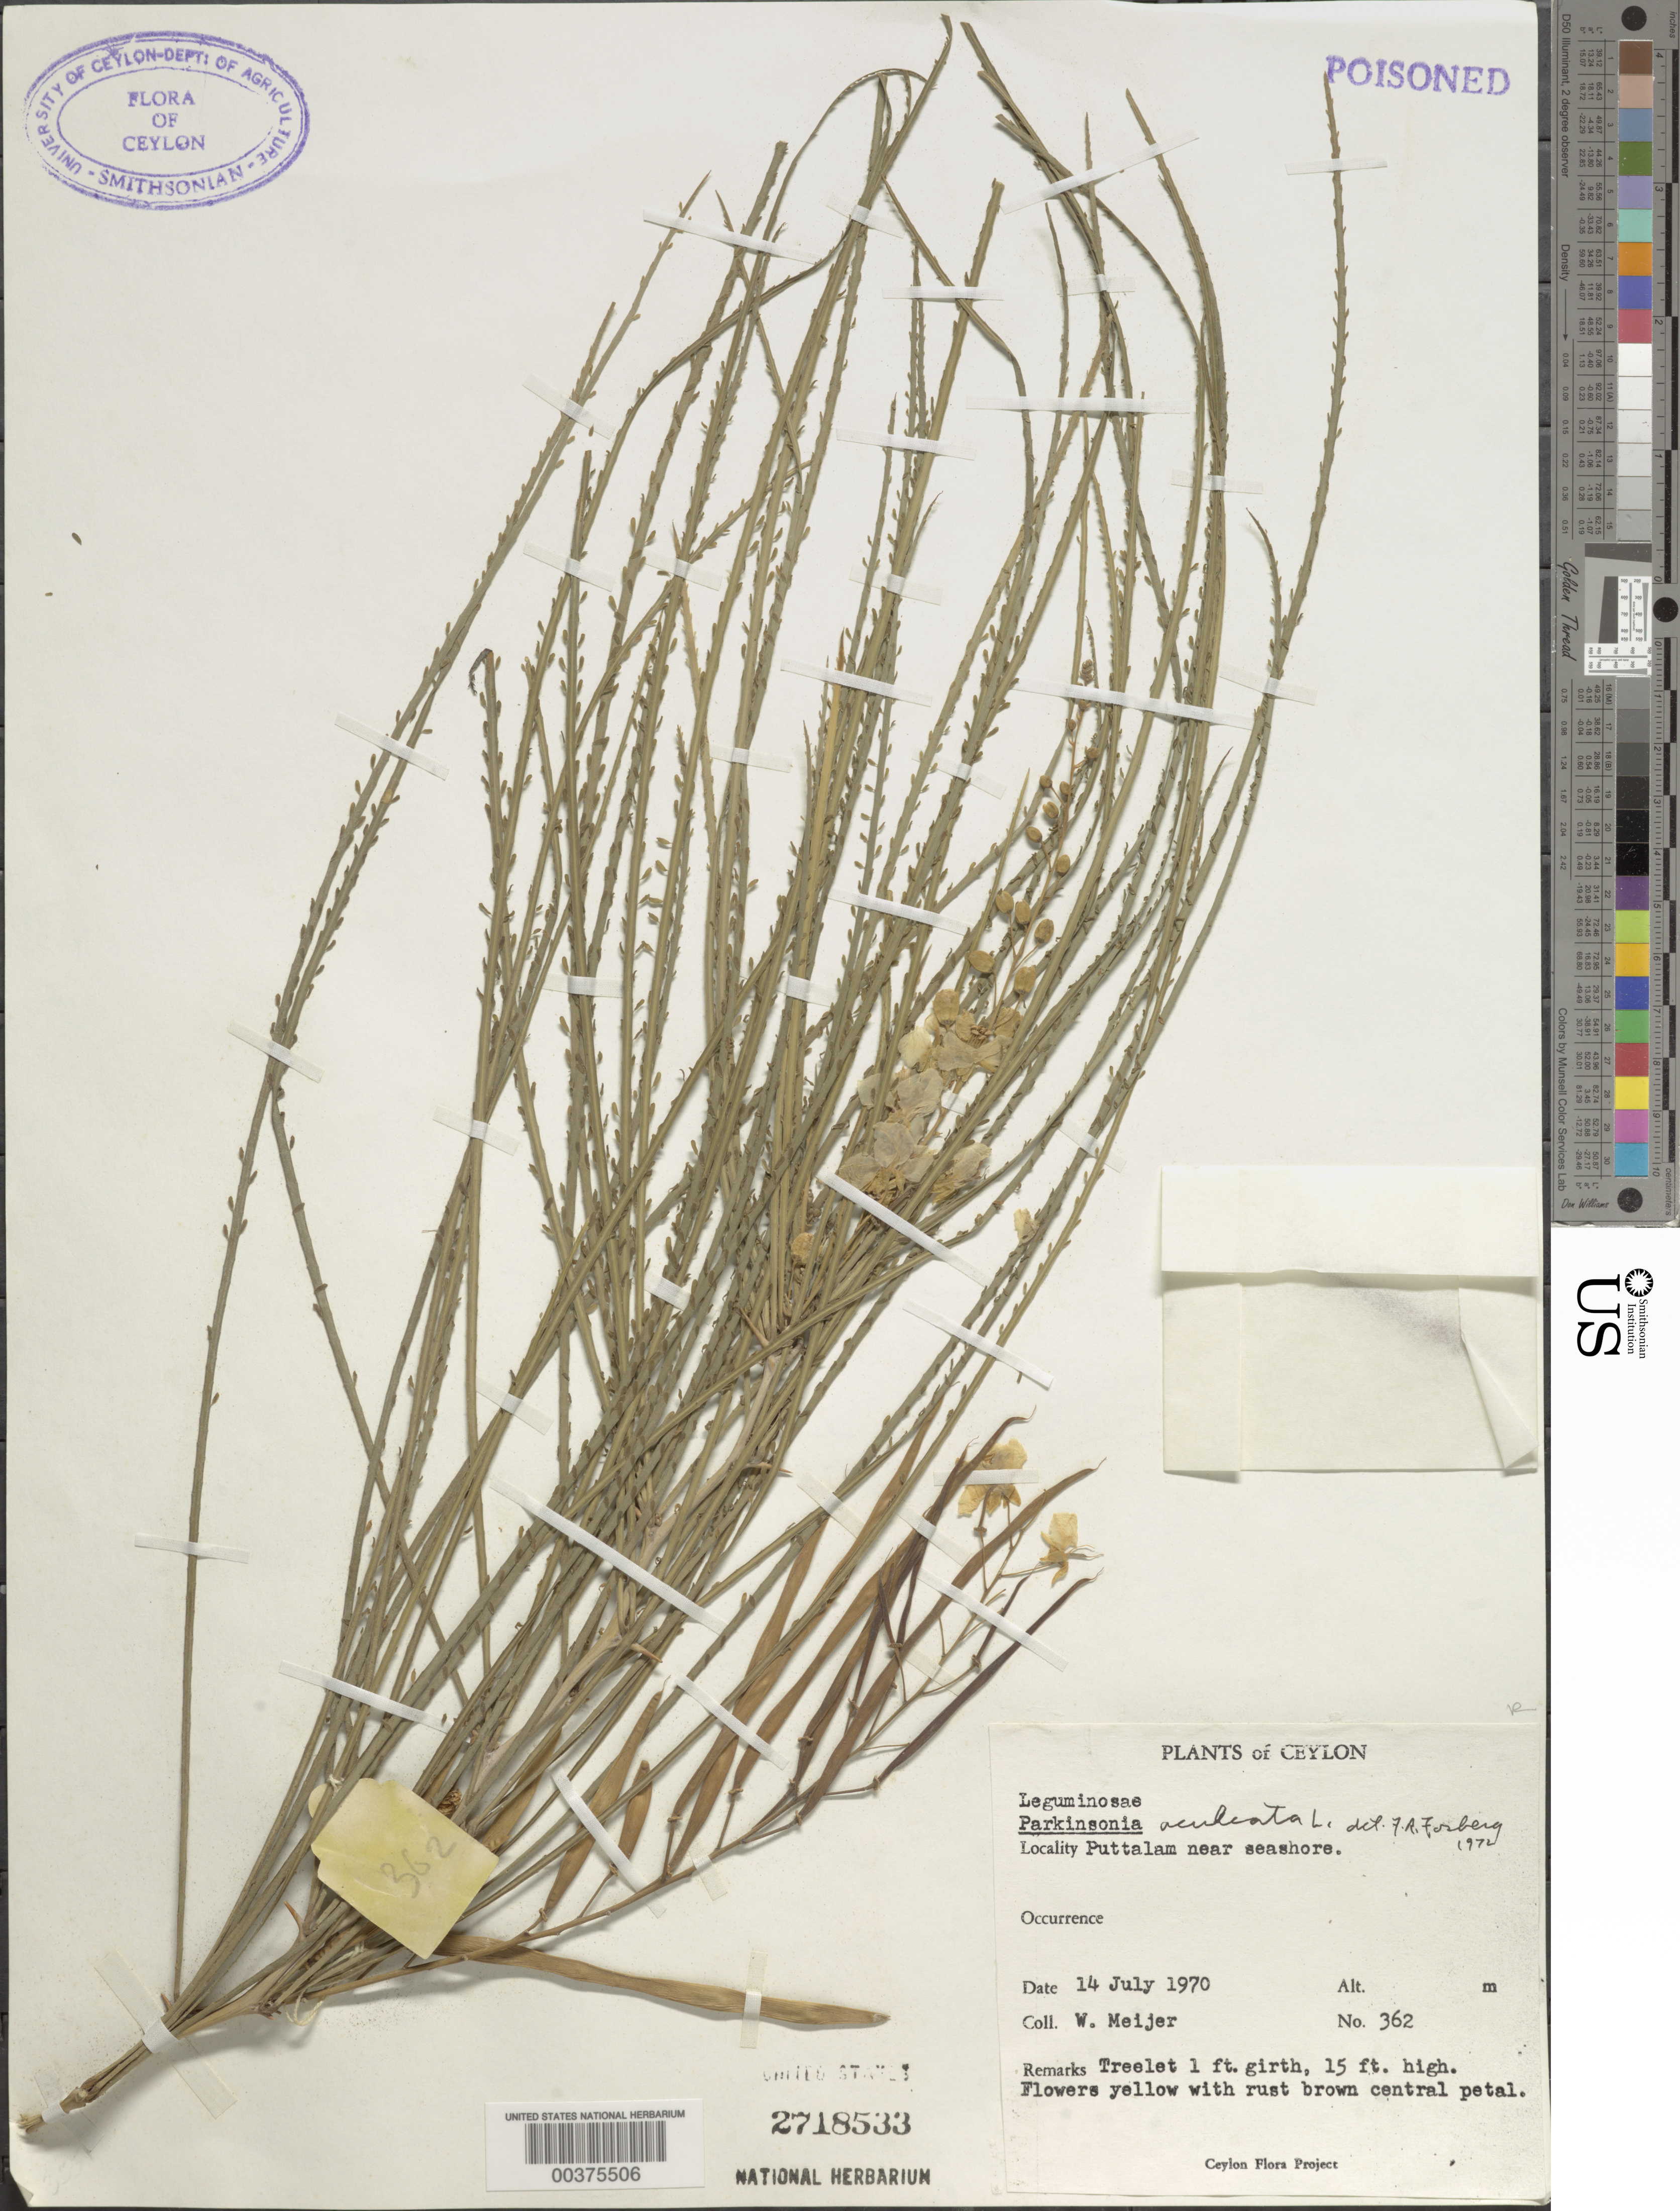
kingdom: Plantae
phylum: Tracheophyta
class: Magnoliopsida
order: Fabales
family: Fabaceae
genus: Parkinsonia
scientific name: Parkinsonia aculeata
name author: L.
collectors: W. Meijer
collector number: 362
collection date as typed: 14 Jul 1970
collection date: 1970-07-14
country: Sri Lanka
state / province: North Western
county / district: Puttalam Dist.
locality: Puttalam near seashore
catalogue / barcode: US 2718533